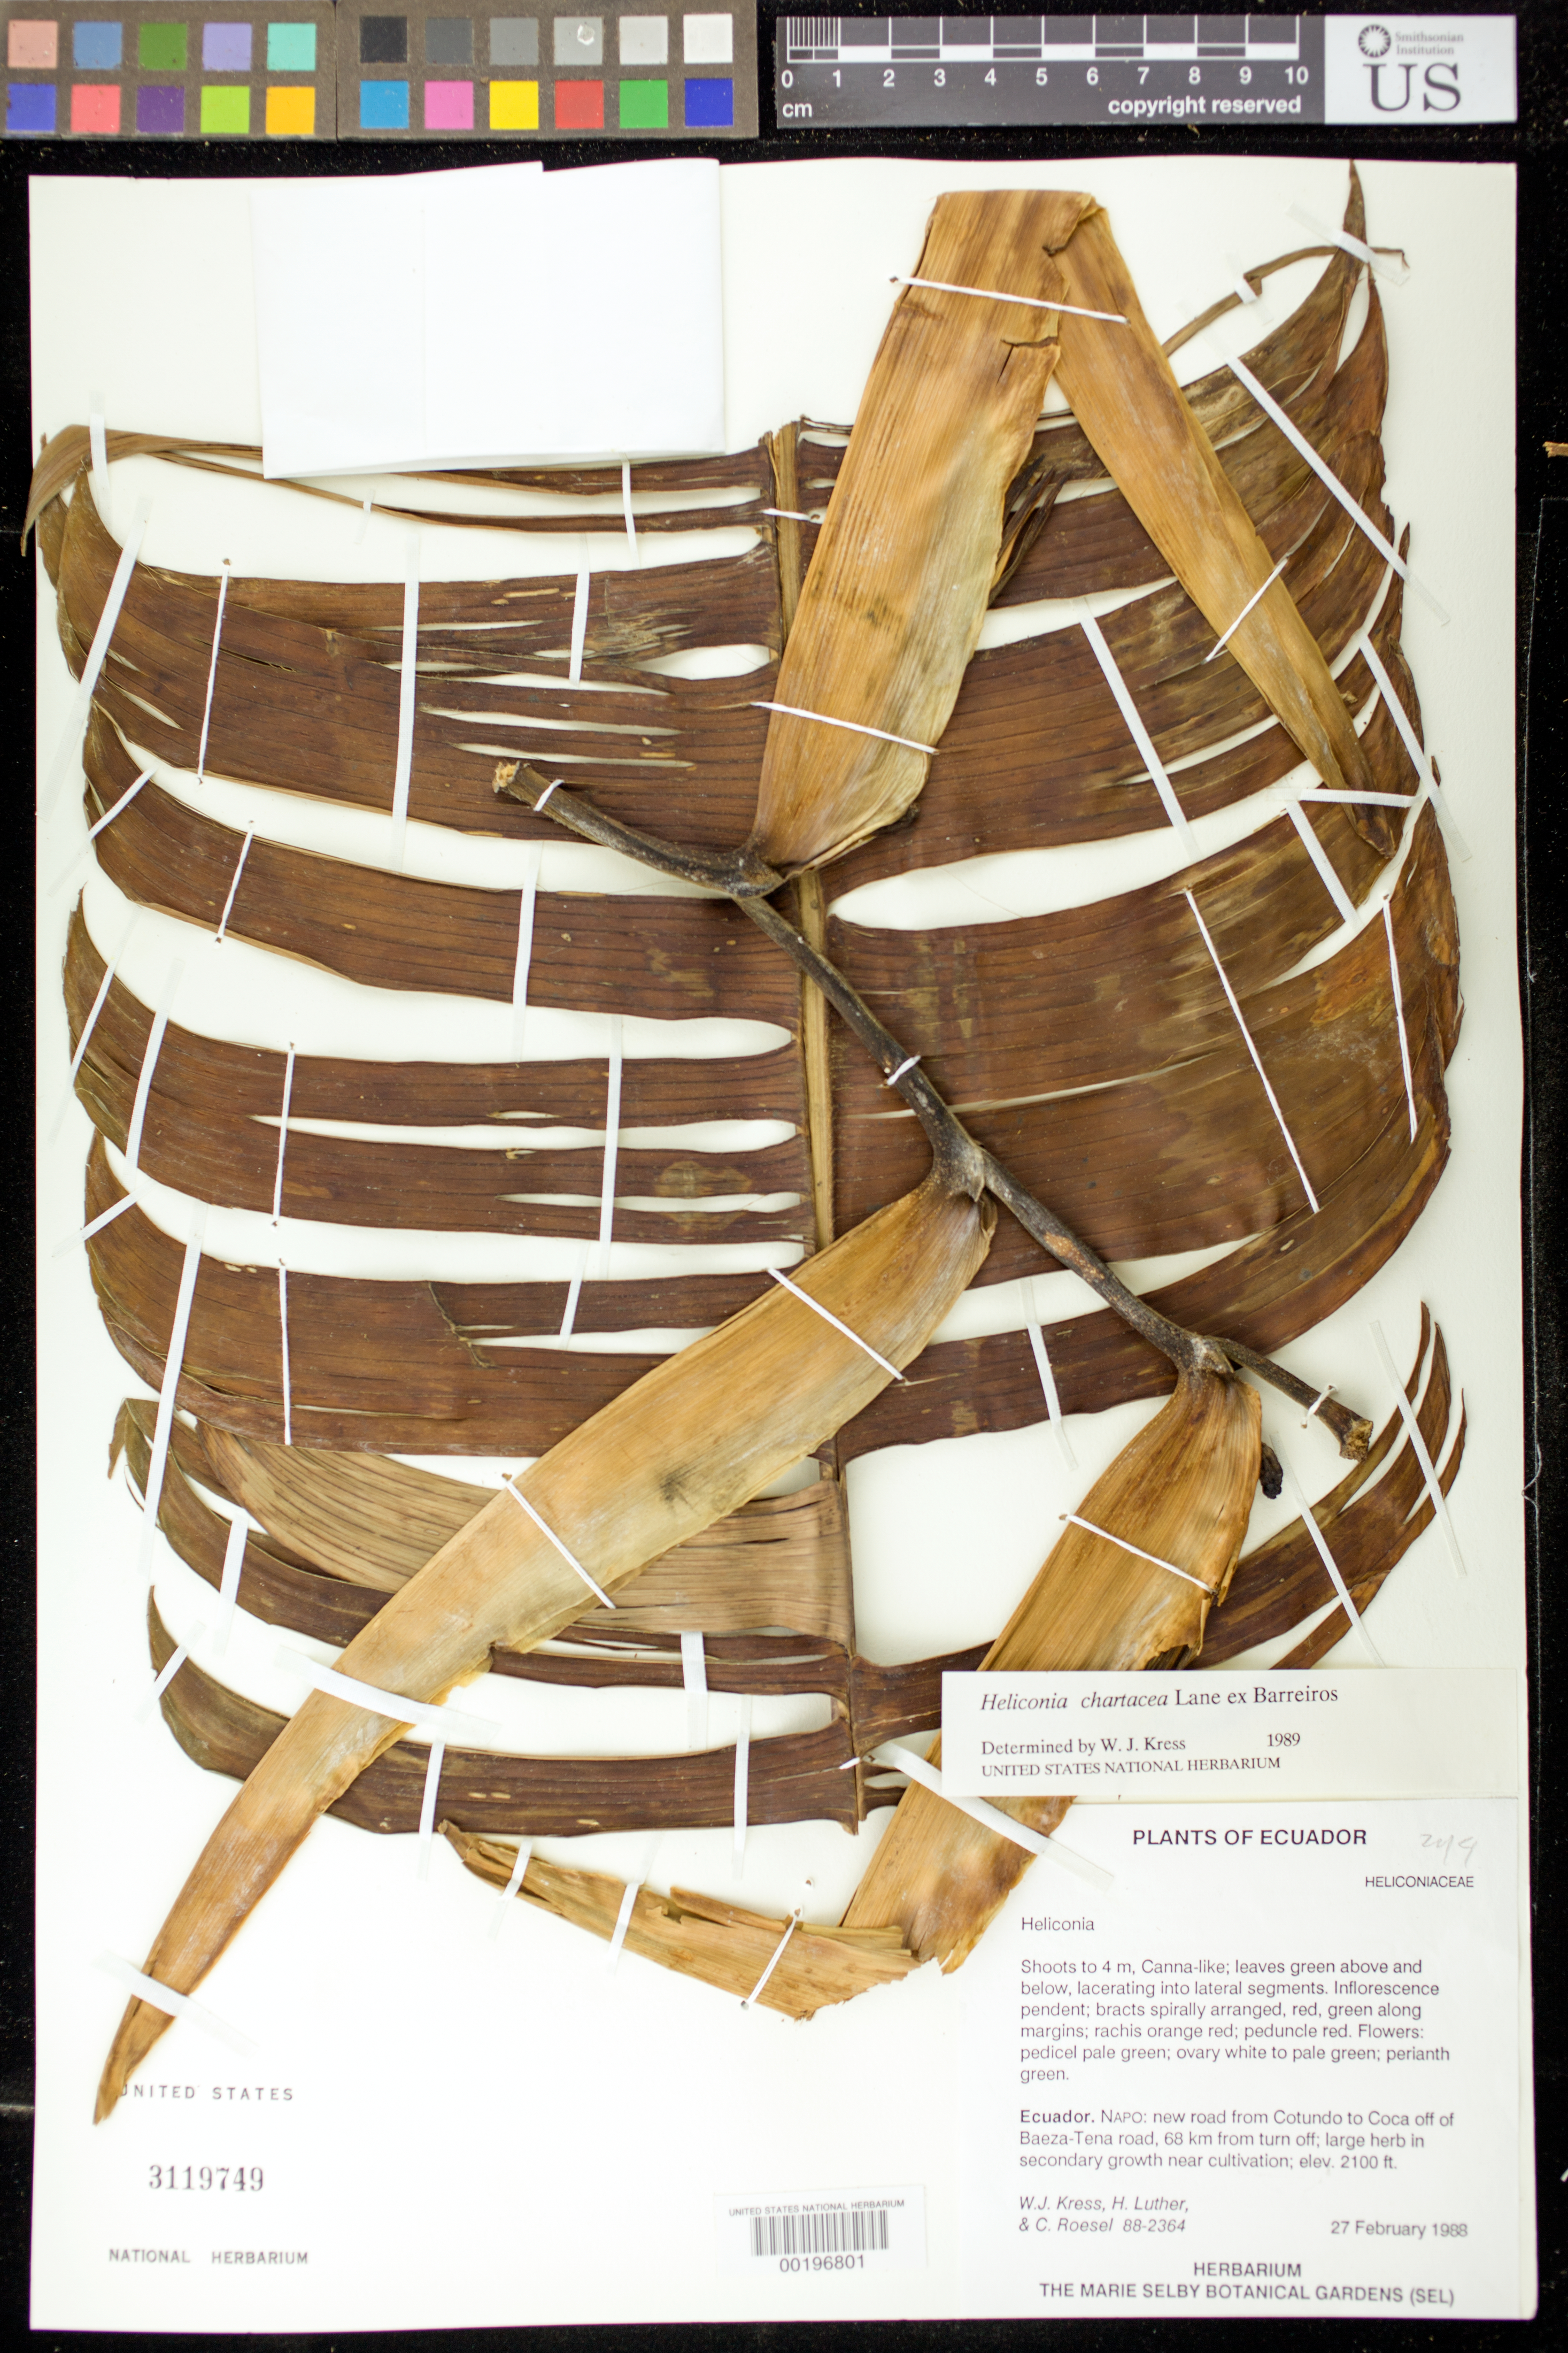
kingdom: Plantae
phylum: Tracheophyta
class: Liliopsida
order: Zingiberales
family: Heliconiaceae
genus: Heliconia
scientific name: Heliconia chartacea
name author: Lane ex Barreiros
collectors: W. J. Kress, Harry E. Luther & C. S. Roesel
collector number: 88-2364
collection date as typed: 27 Feb 1988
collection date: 1988-02-27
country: Ecuador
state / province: Napo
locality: New road from cOtundo to coca of f of baeza-Tena road, 68 km from turn of f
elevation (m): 640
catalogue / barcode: US 3119749